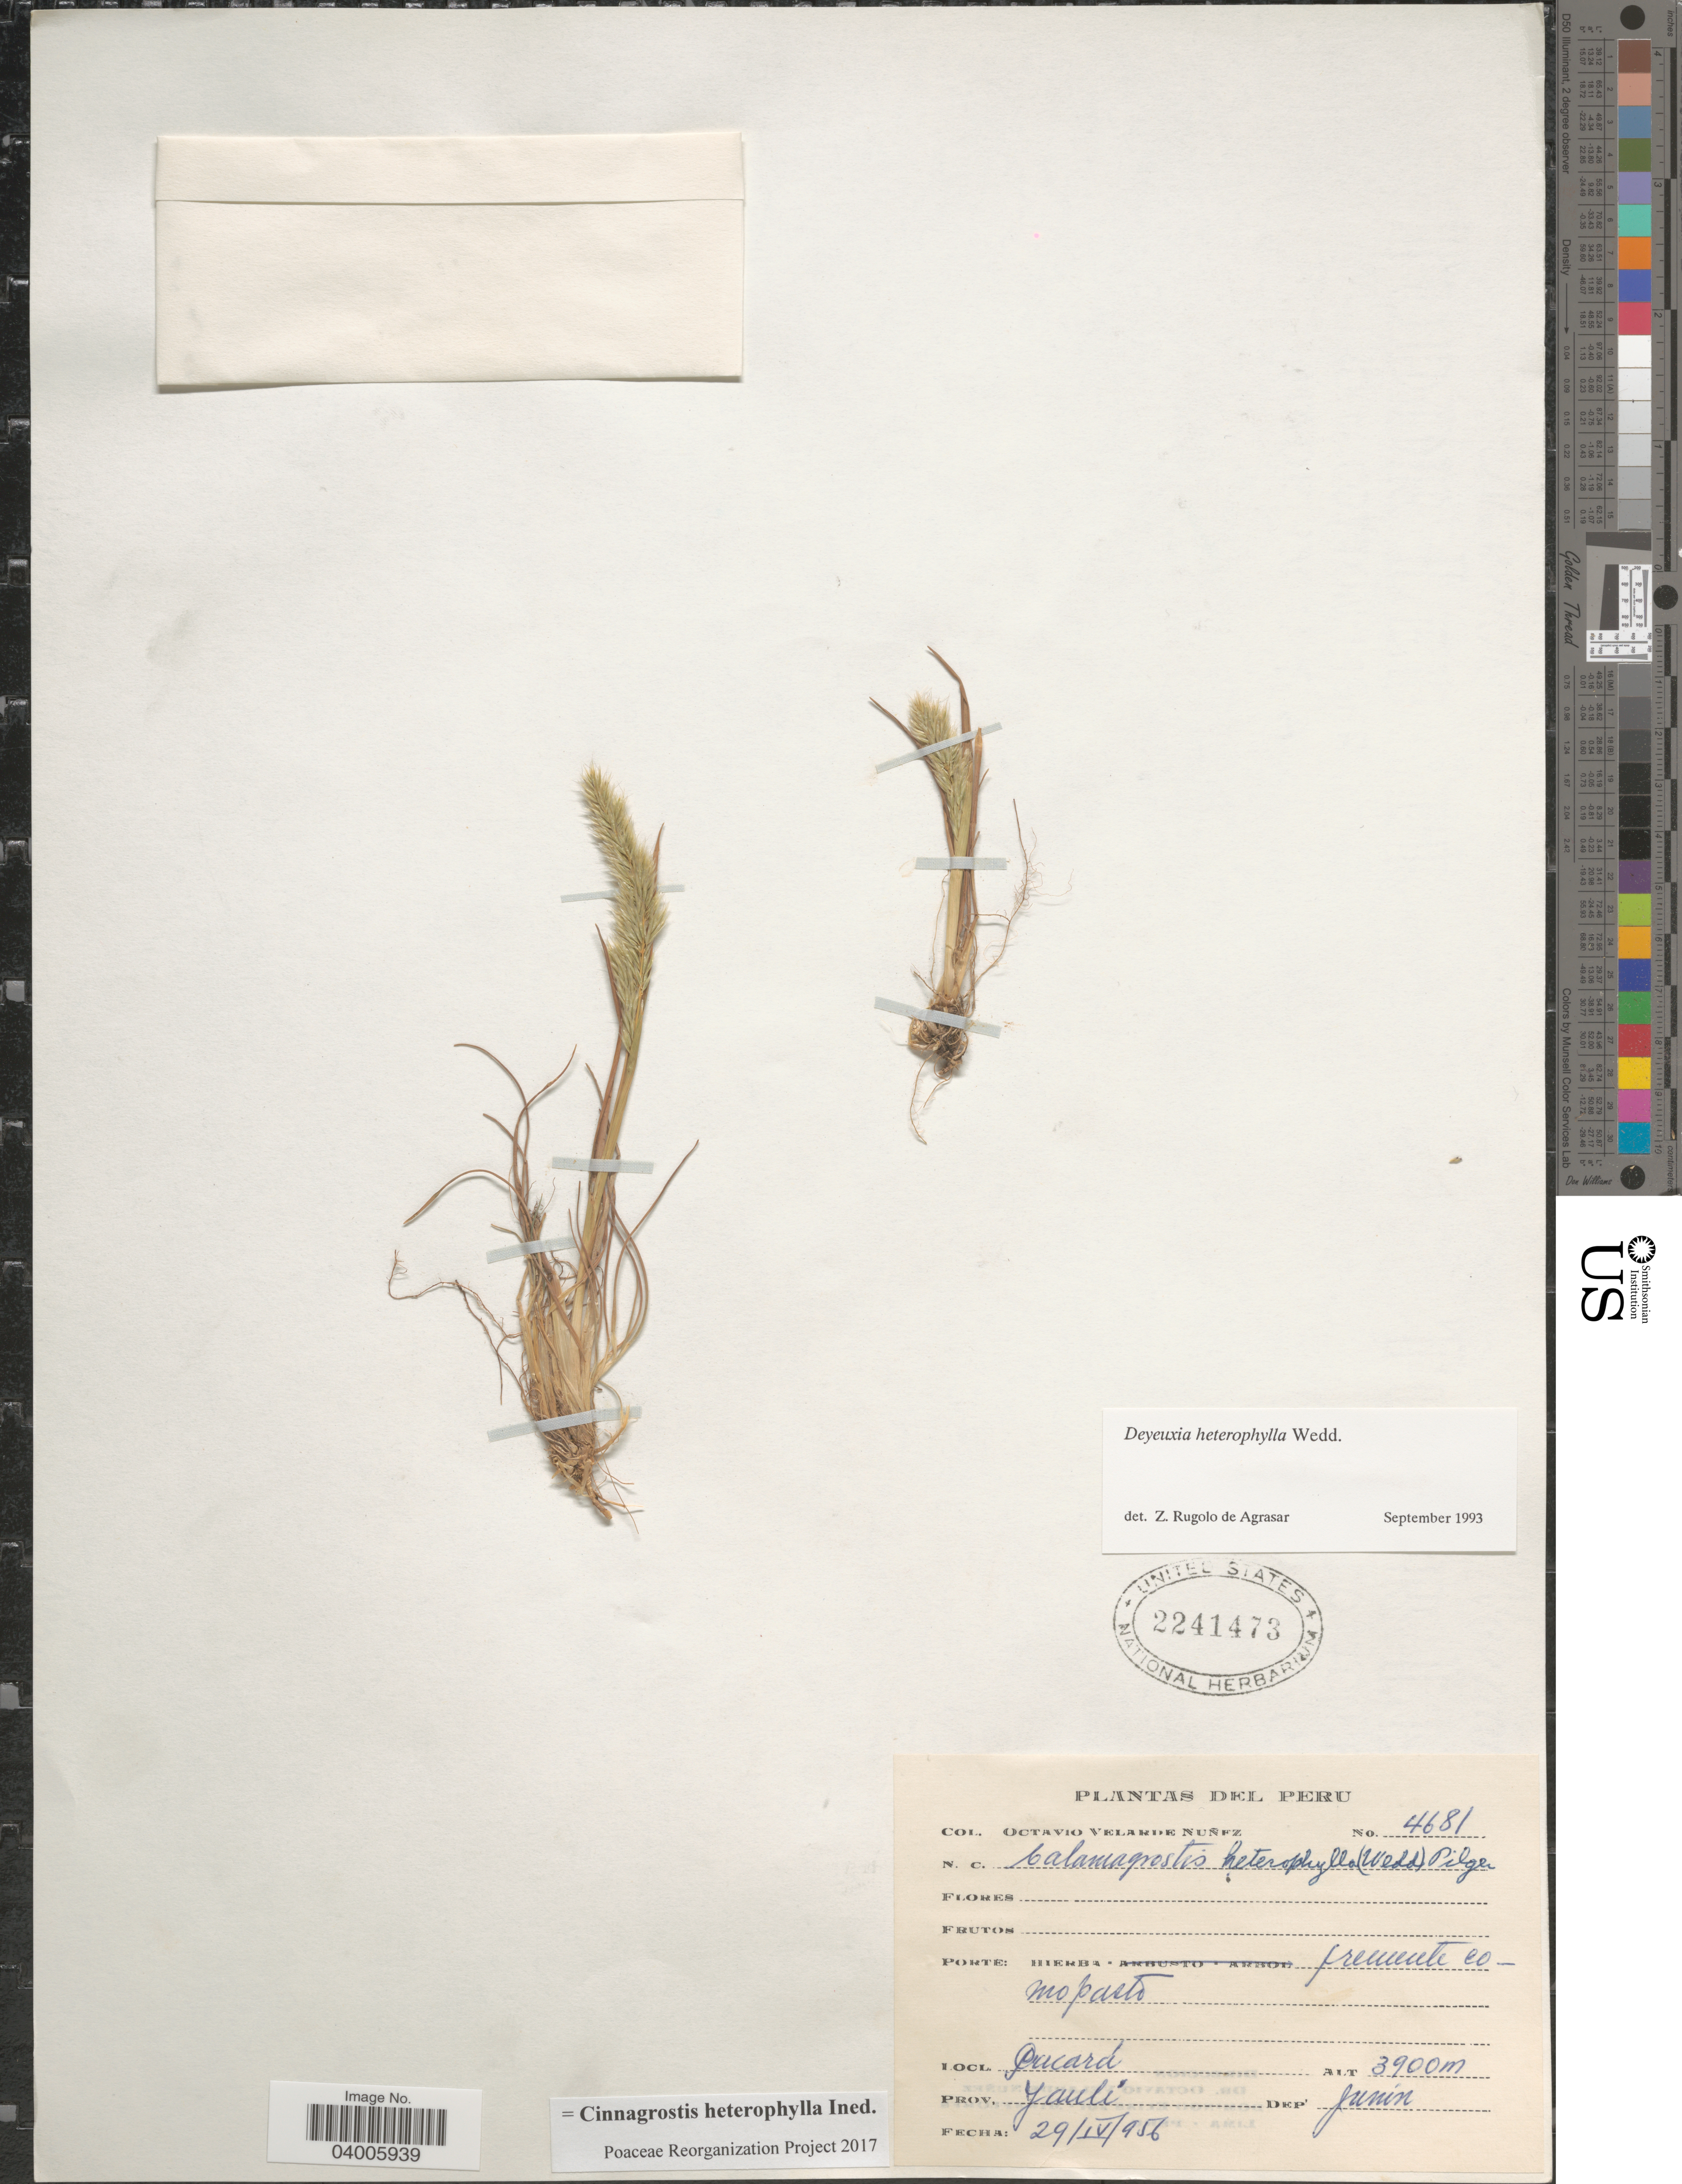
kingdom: Plantae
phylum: Tracheophyta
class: Liliopsida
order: Poales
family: Poaceae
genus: Cinnagrostis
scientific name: Cinnagrostis heterophylla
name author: (Wedd.) P.M. Peterson et al.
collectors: O. Nuñez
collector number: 4681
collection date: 1956-04-29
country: Peru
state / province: Junín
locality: Pucará, Prov. Yauli, Dep. Junín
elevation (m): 3900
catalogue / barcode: US 2241473